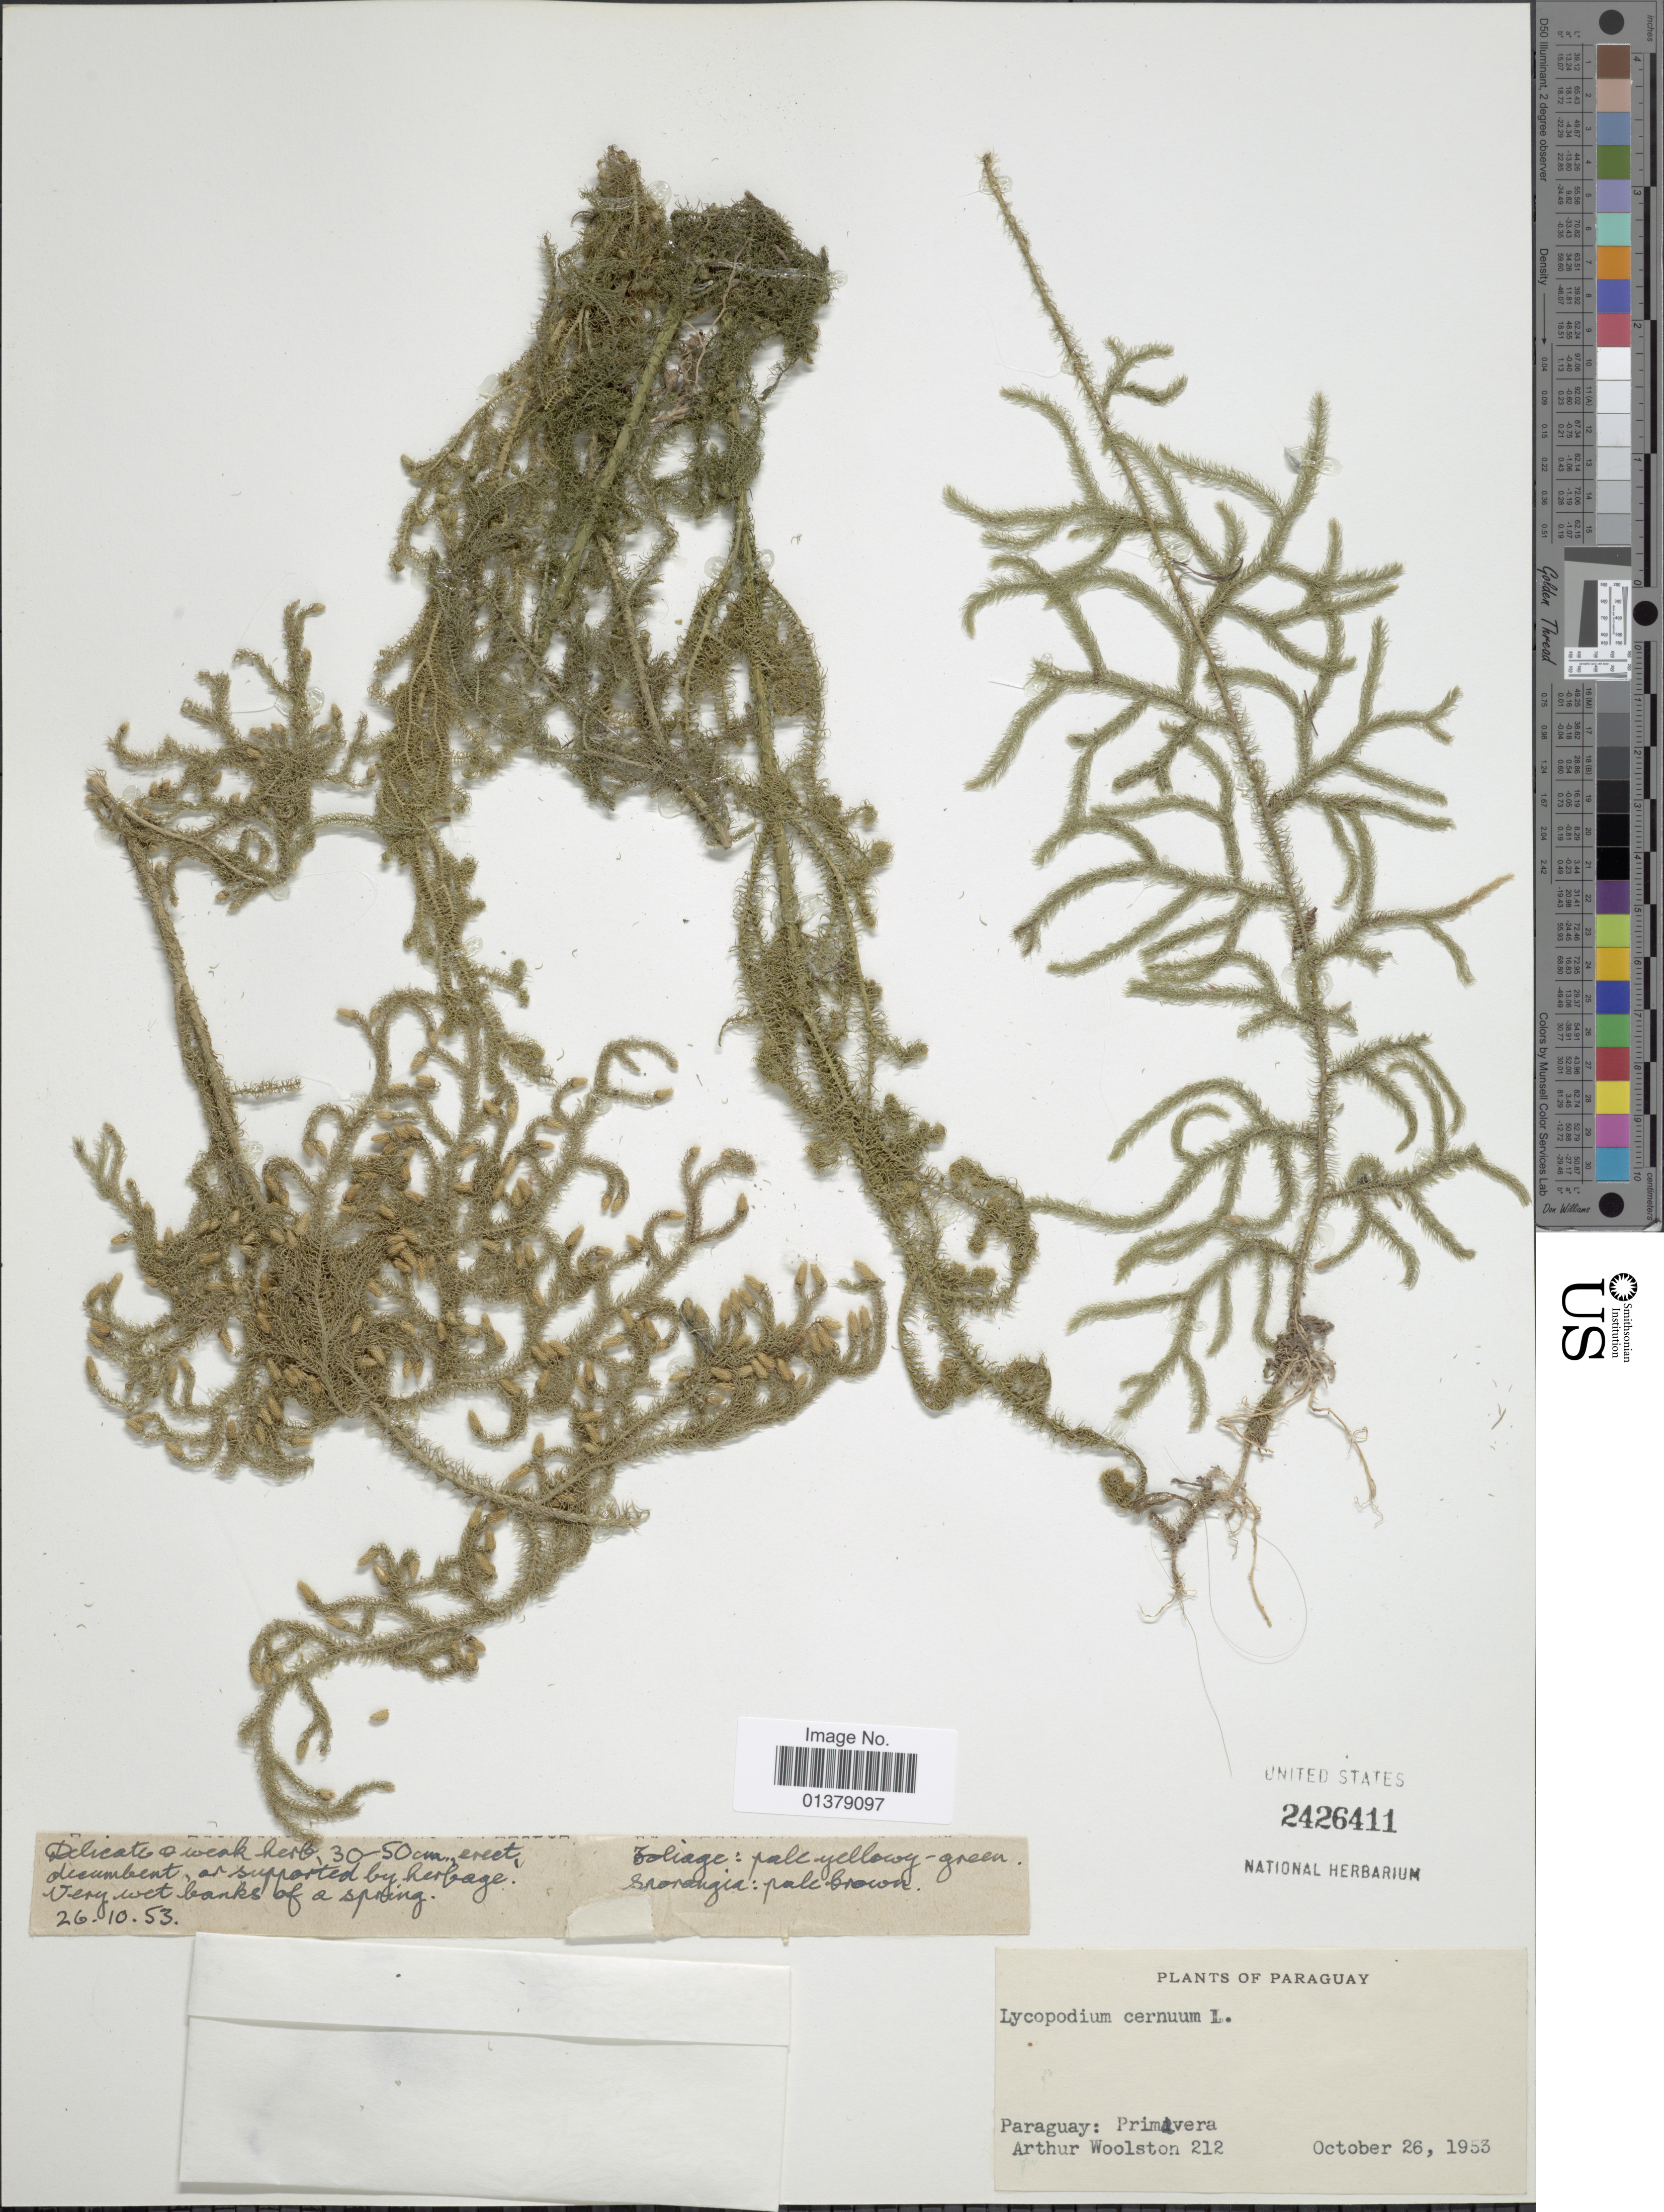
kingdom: Plantae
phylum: Tracheophyta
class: Lycopodiopsida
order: Lycopodiales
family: Lycopodiaceae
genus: Palhinhaea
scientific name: Palhinhaea cernua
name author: (L.) Vasc. & Franco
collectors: A. L. Woolston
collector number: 212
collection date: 1953-10-26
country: Paraguay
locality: Primavera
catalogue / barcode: US 2426411